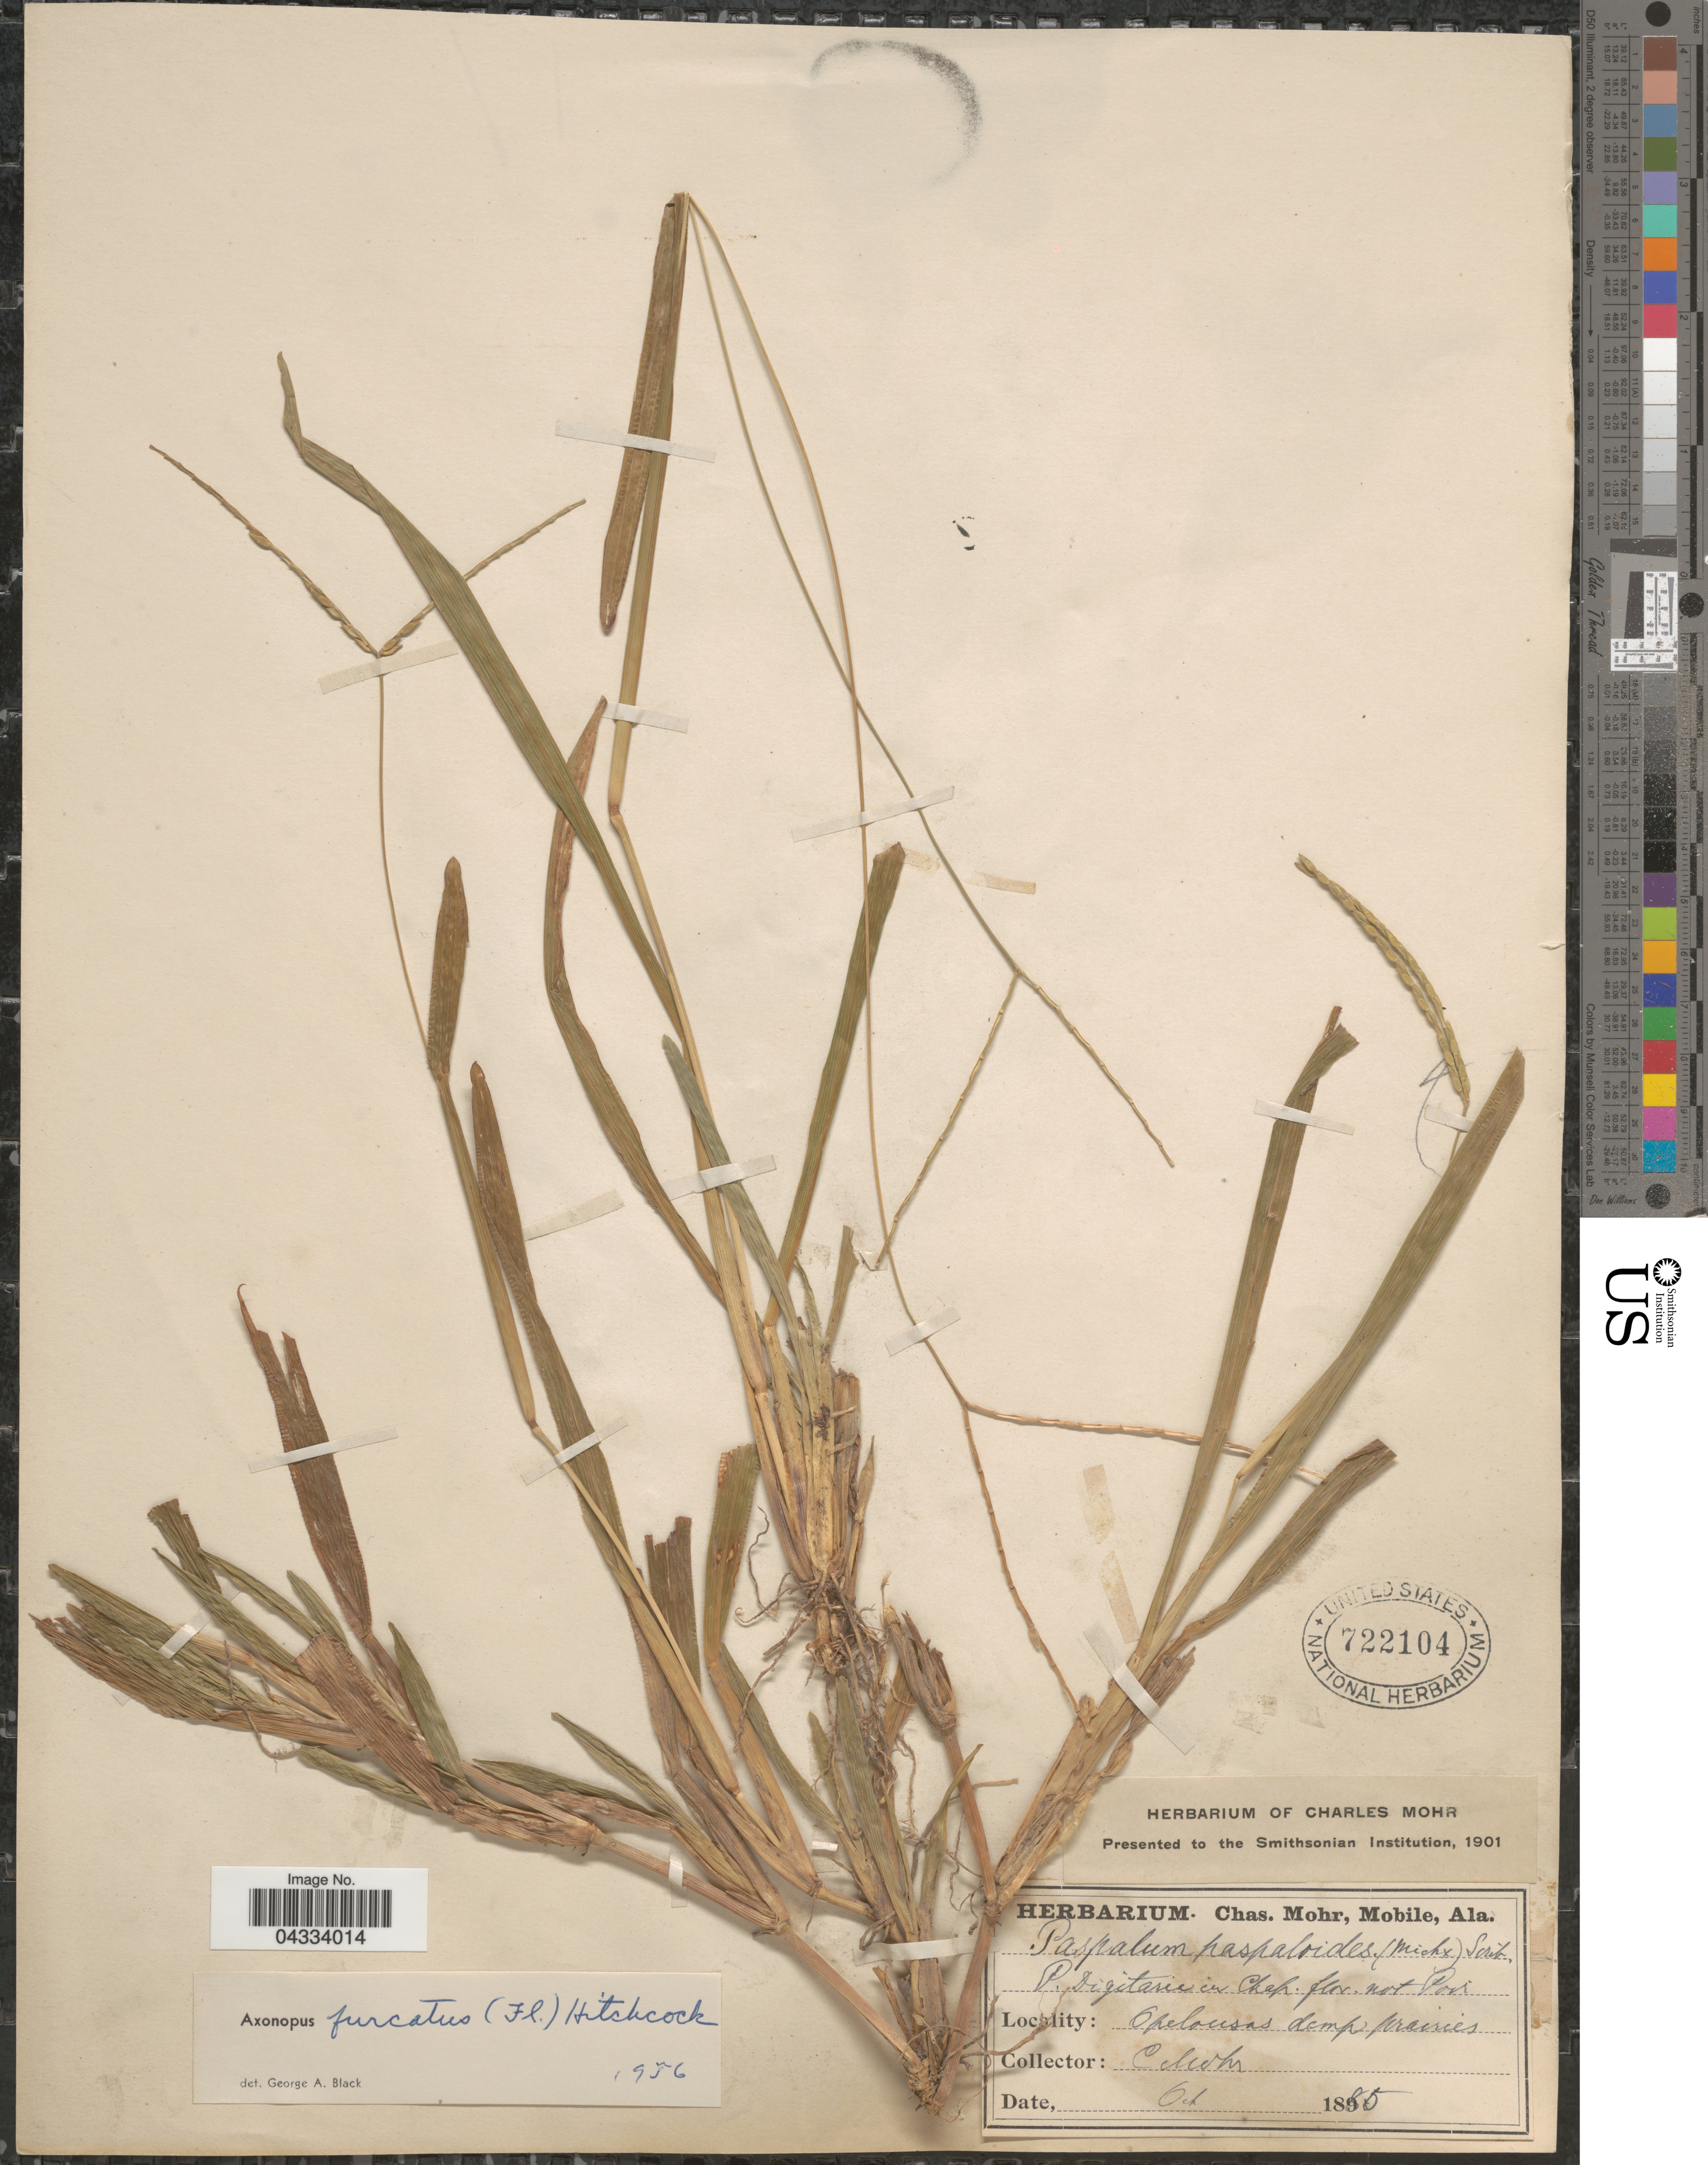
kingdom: Plantae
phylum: Tracheophyta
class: Liliopsida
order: Poales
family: Poaceae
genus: Axonopus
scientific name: Axonopus furcatus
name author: (Flüggé) Hitchc.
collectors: Mohr, C. T. (herbarium)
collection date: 1885-10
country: United States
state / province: Alabama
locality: Opelousas damp prairies.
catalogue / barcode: US 722104